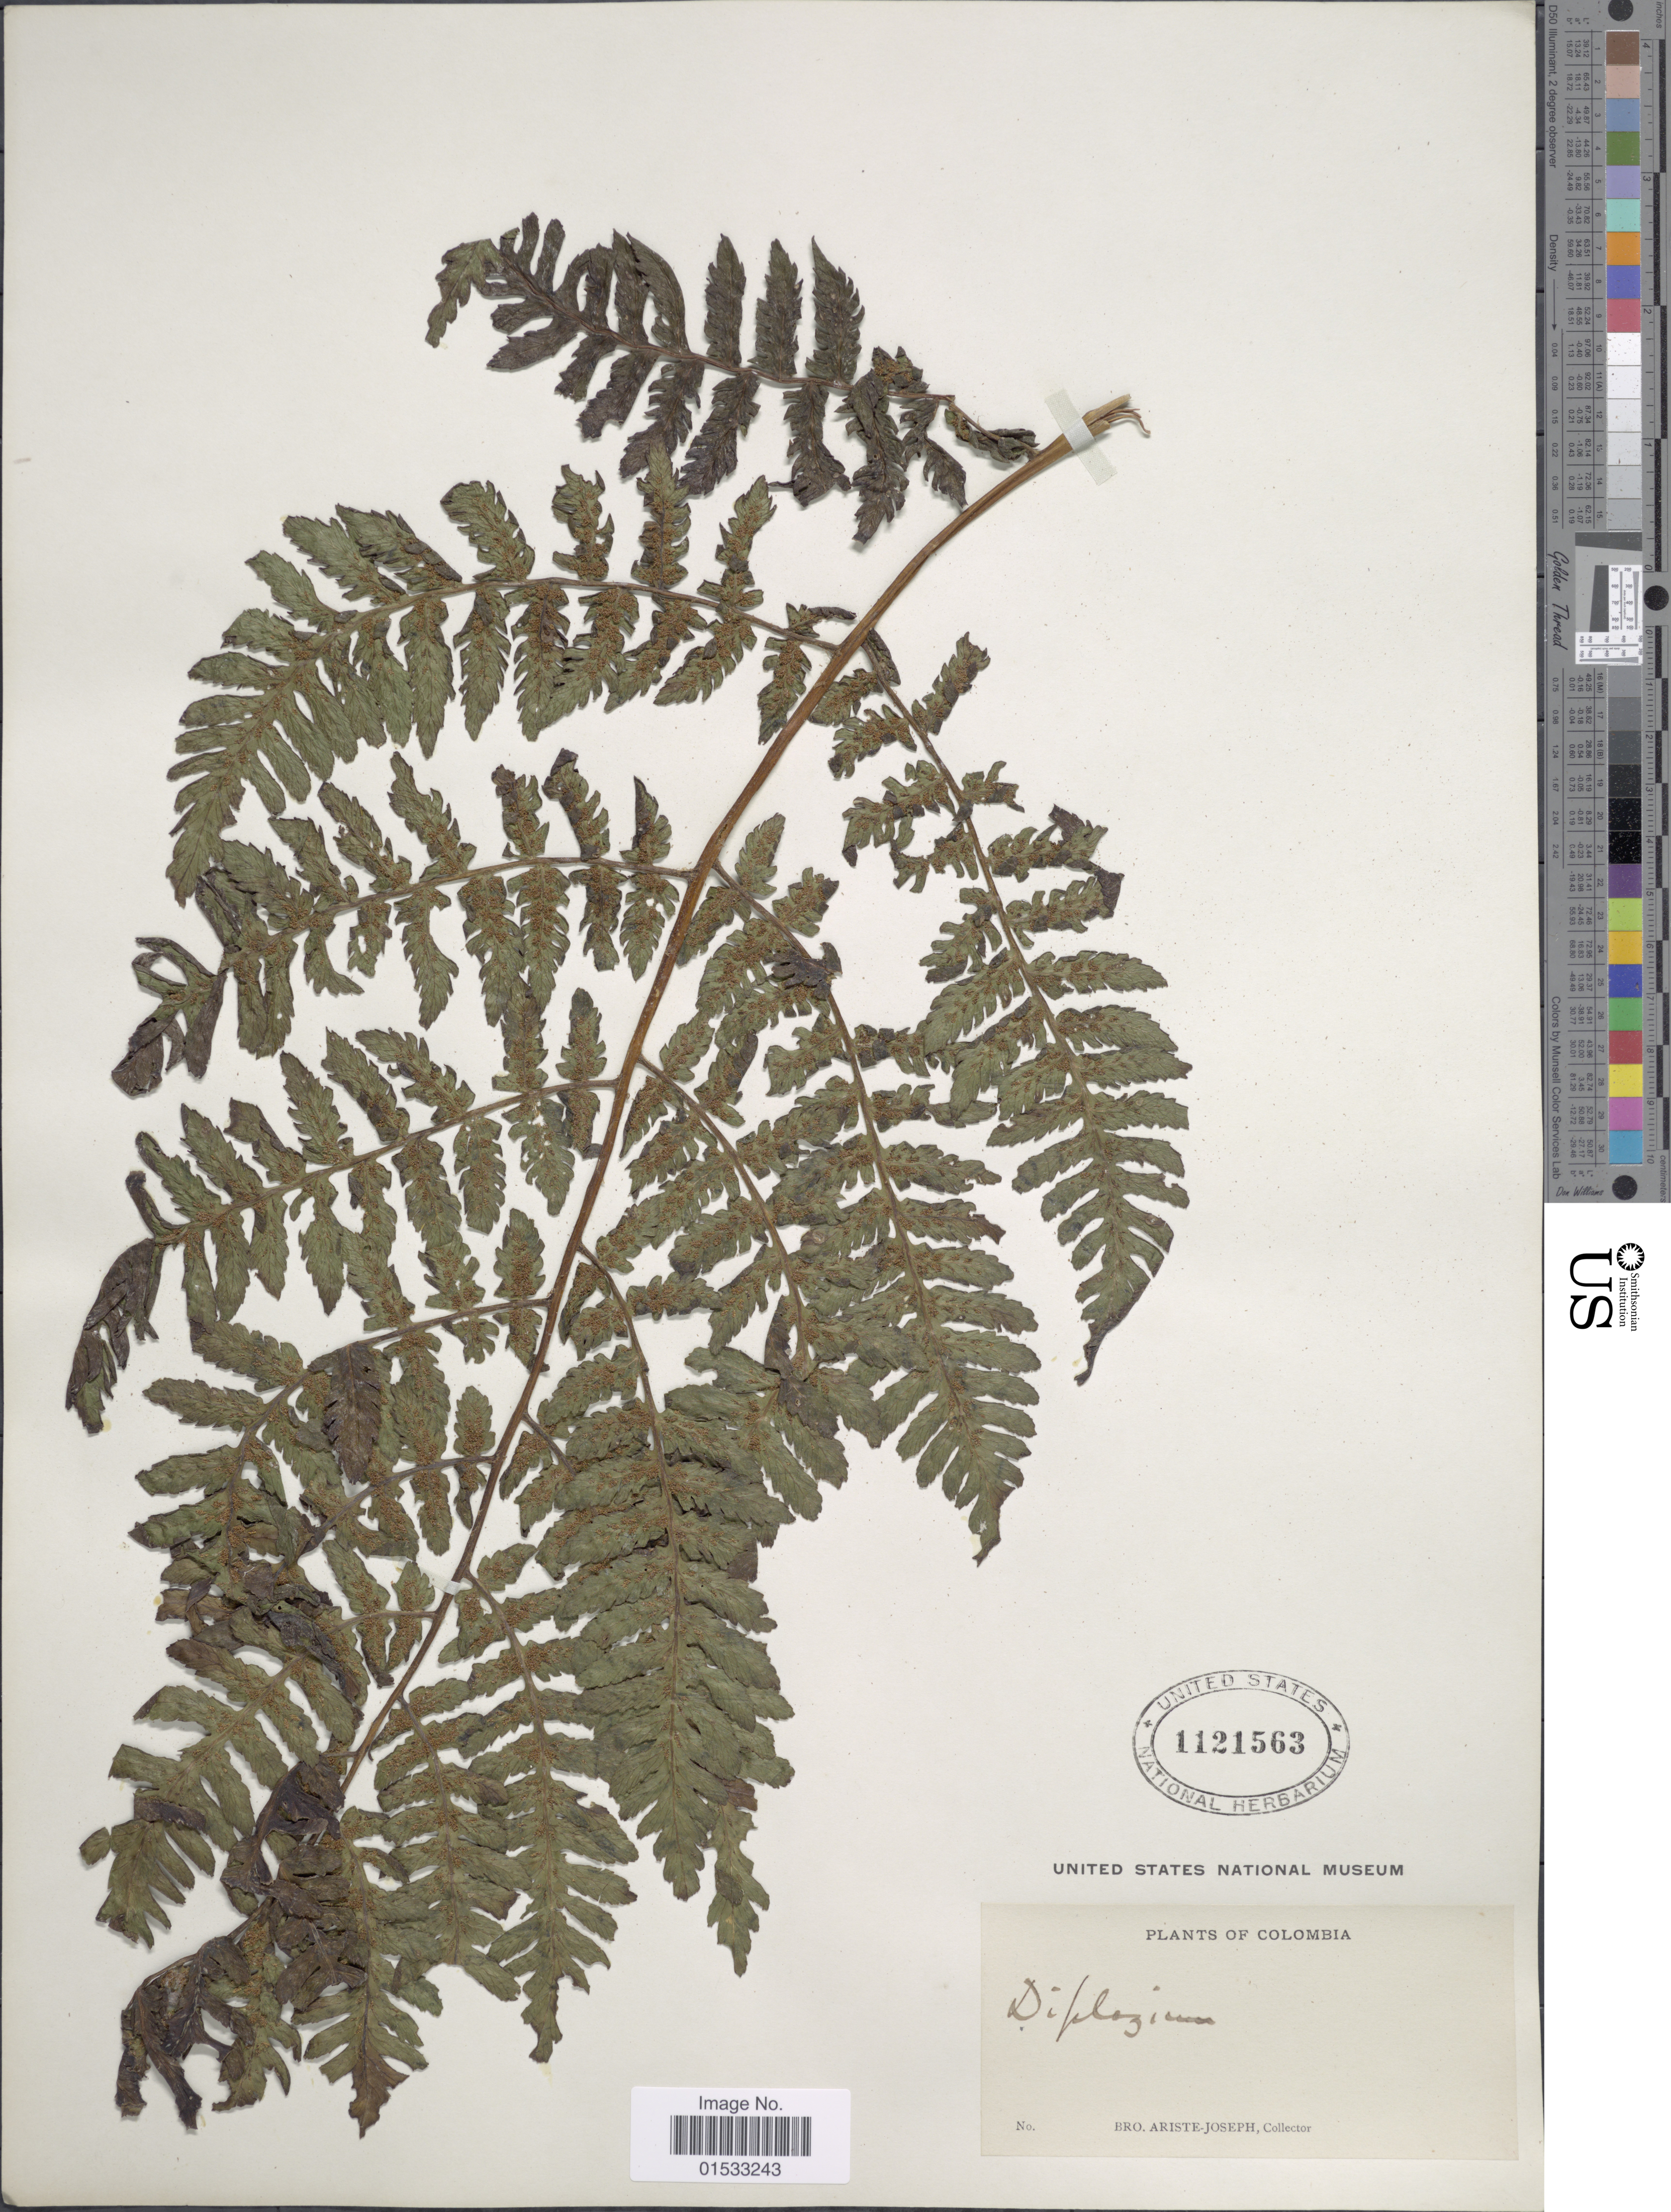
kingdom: Plantae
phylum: Tracheophyta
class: Polypodiopsida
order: Polypodiales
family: Athyriaceae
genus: Diplazium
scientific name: Diplazium sp.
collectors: Bro. Ariste-Joseph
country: Colombia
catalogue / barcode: US 1121563